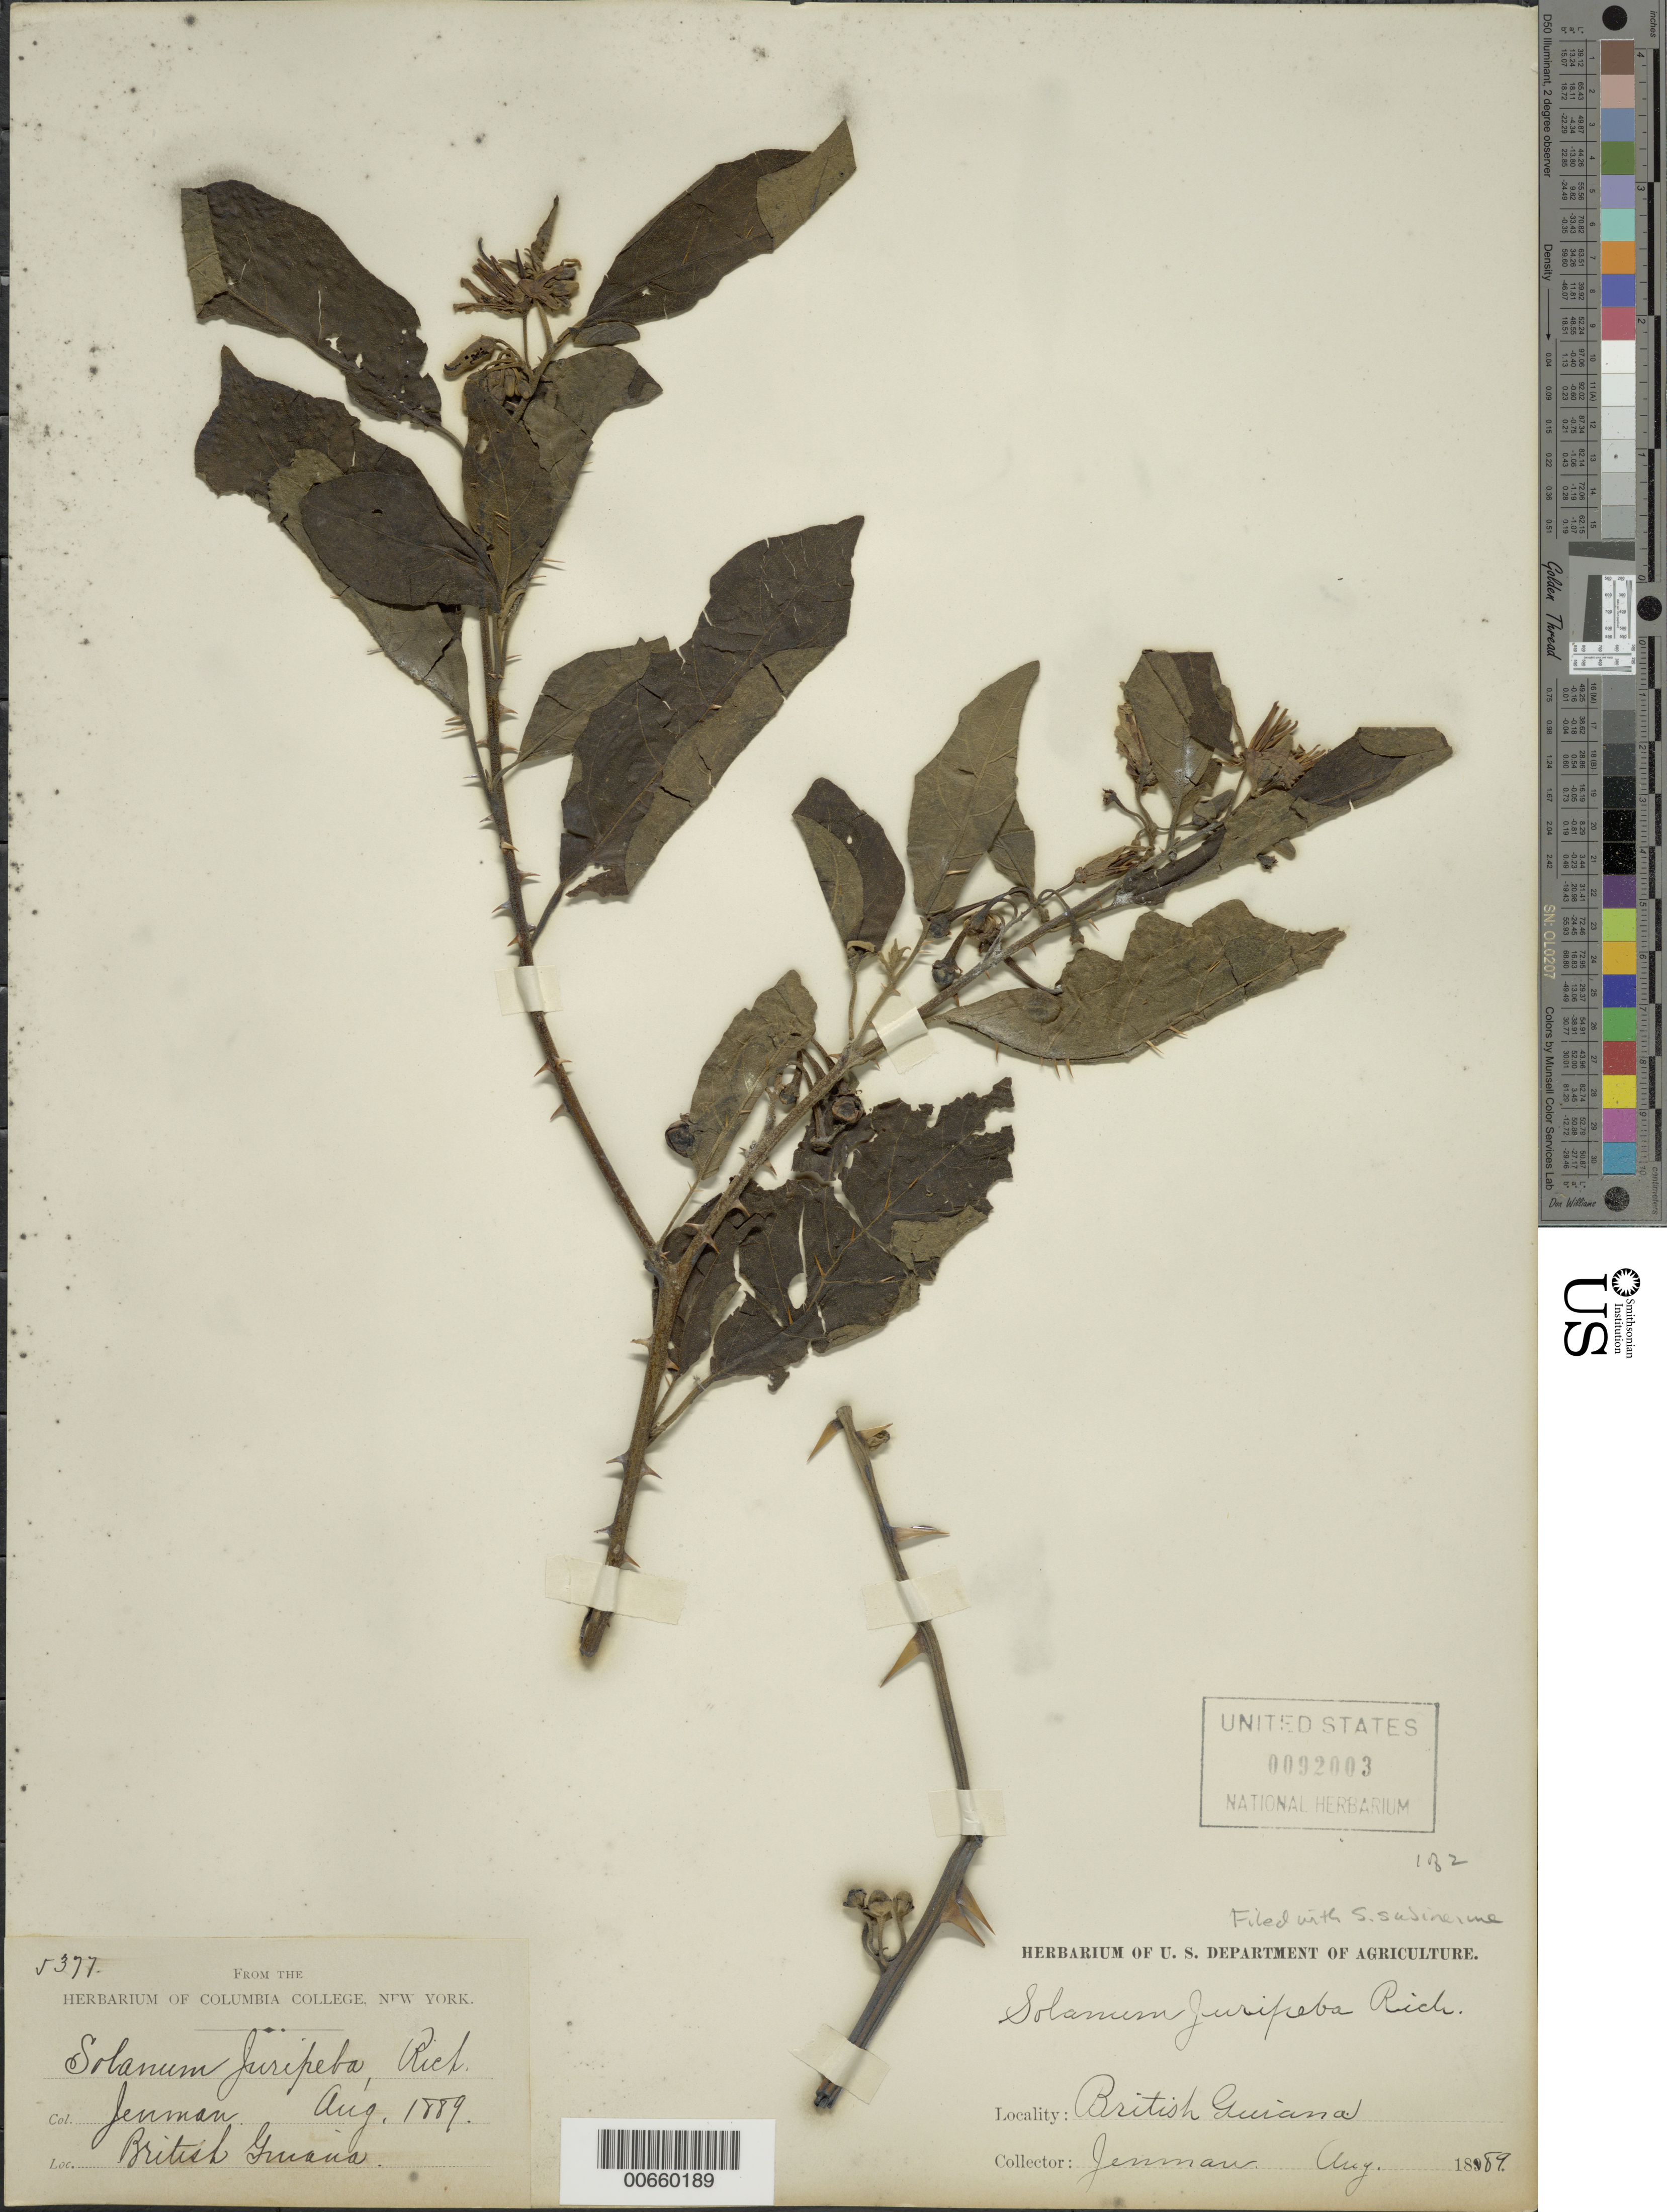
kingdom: Plantae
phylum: Tracheophyta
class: Magnoliopsida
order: Solanales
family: Solanaceae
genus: Solanum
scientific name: Solanum juripeba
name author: Rich.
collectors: G. S. Jenman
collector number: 5377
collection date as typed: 8 Aug 1889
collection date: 1889-08-08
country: Guyana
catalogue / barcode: US 92003